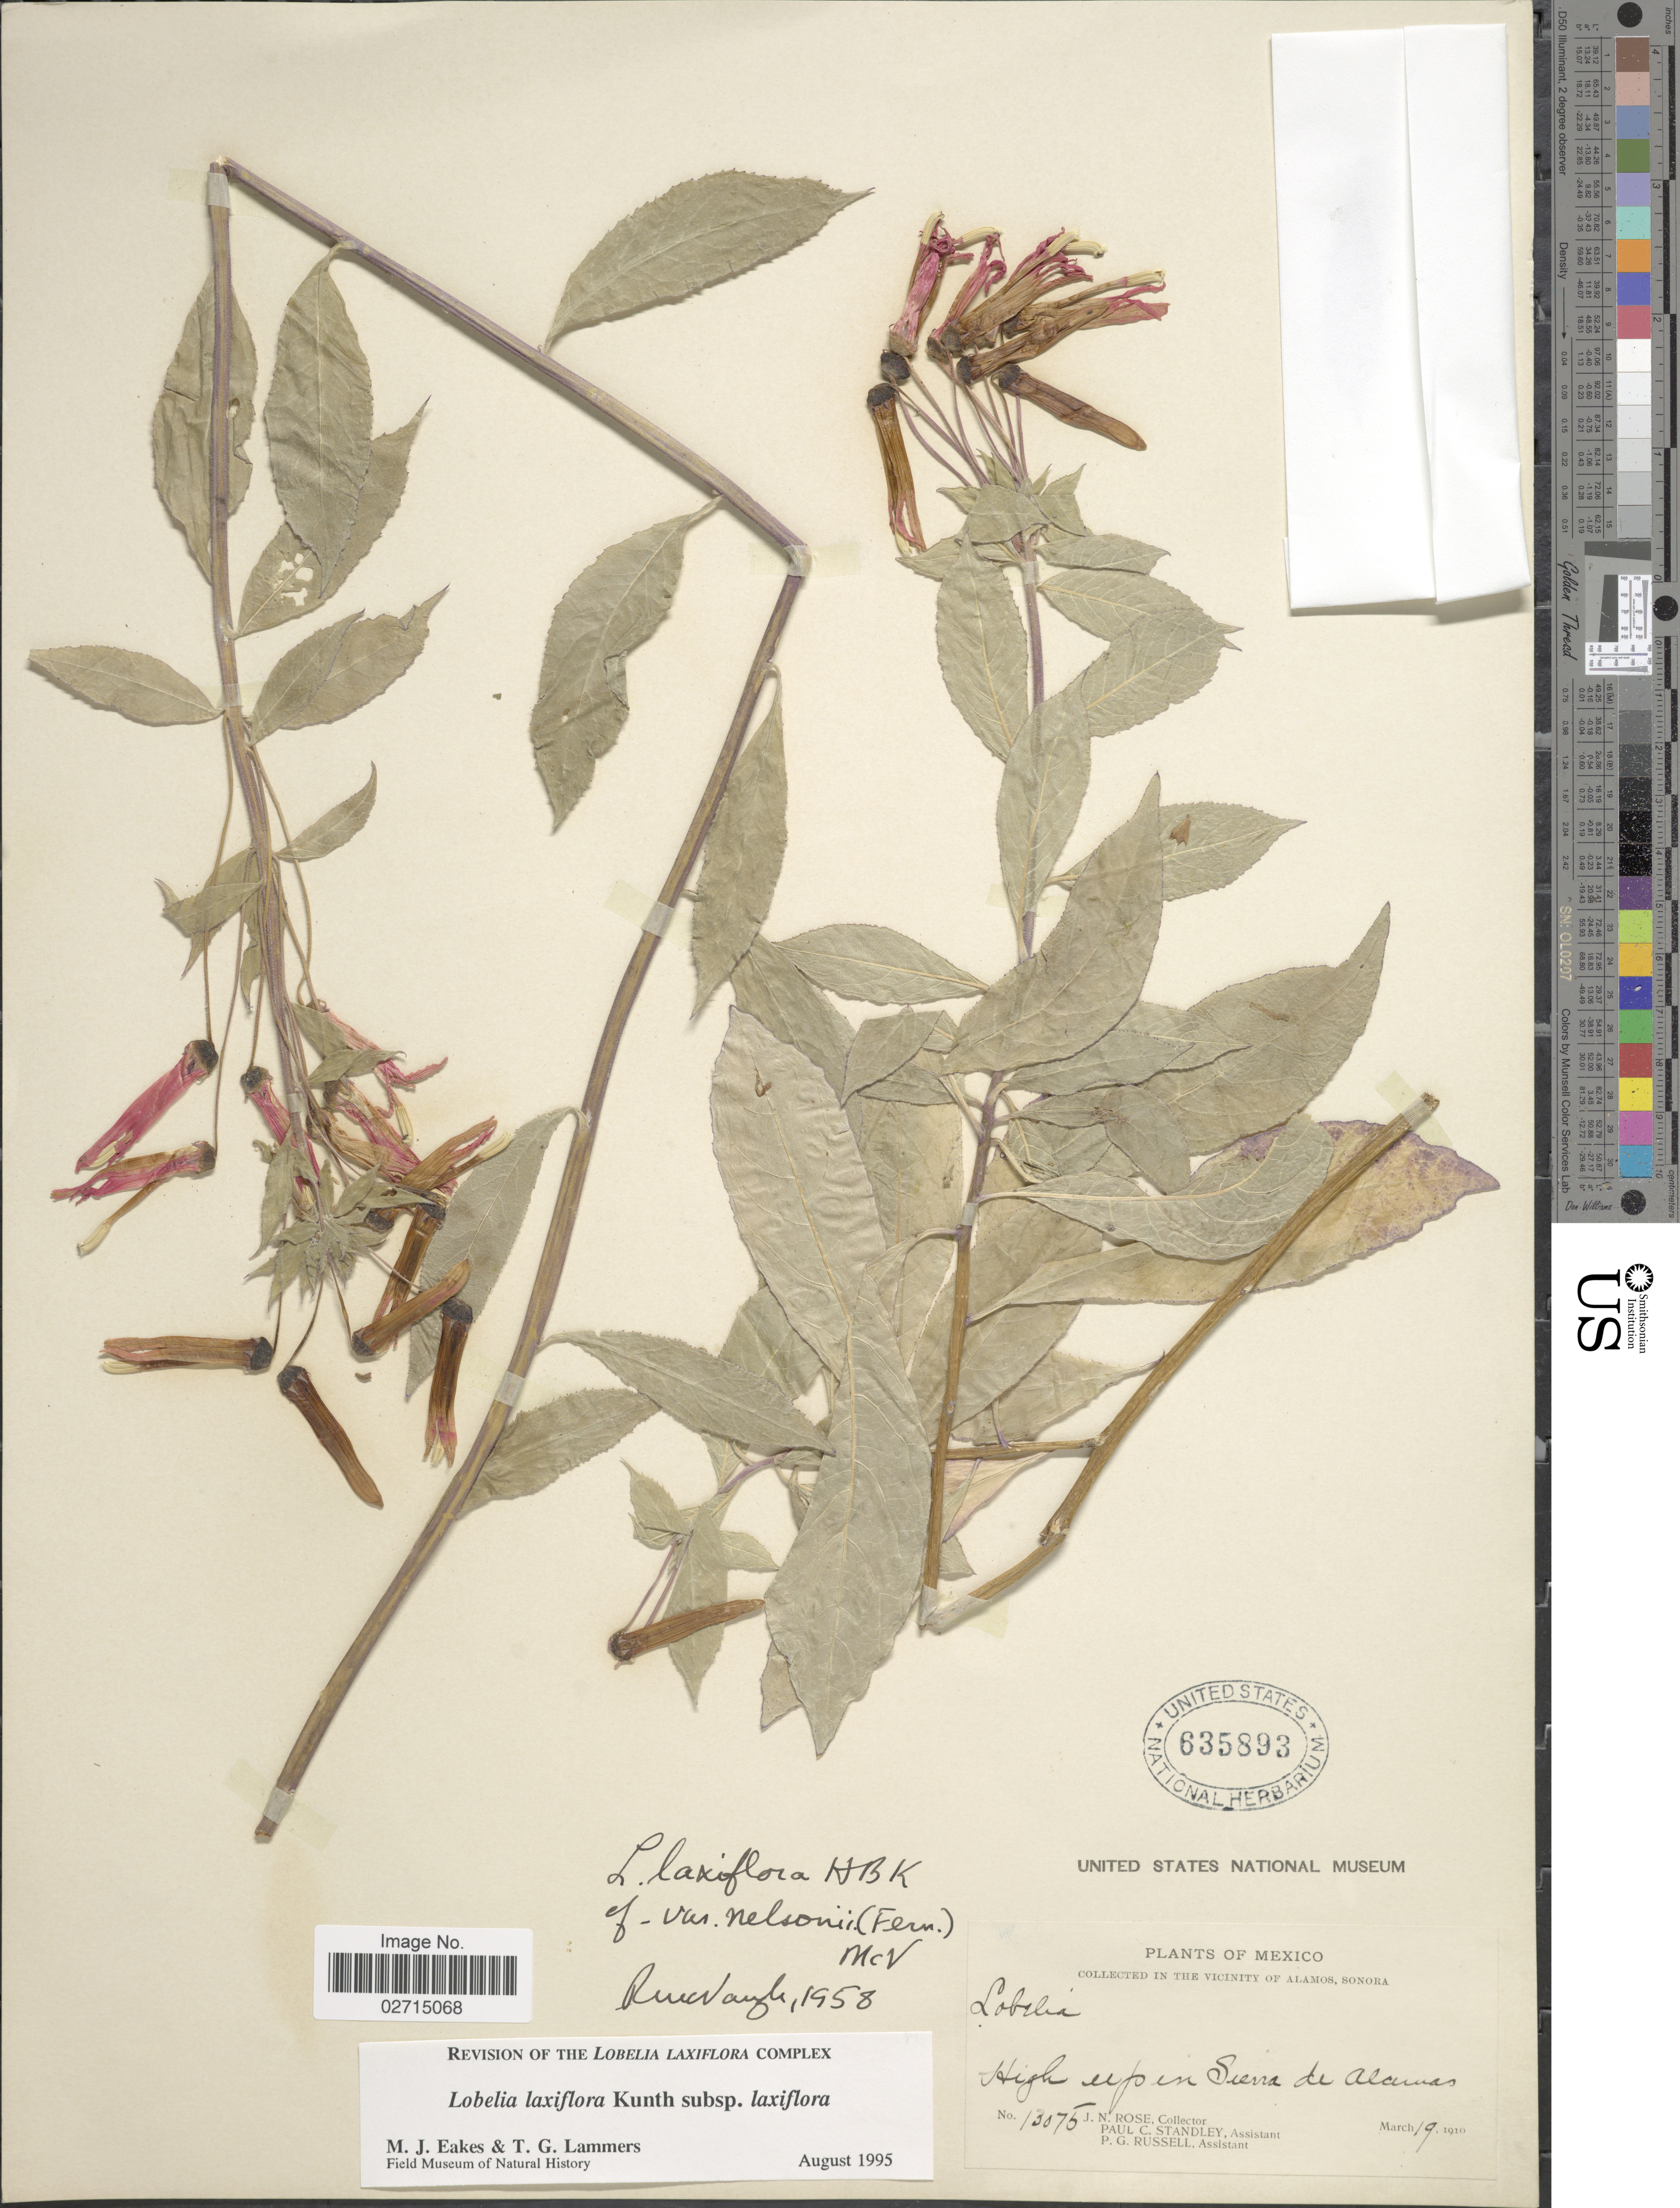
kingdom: Plantae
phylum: Tracheophyta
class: Magnoliopsida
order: Asterales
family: Campanulaceae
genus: Lobelia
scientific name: Lobelia laxiflora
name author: Kunth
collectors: J. N. Rose, P. C. Standley & P. G. Russell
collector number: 13075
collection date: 1910-03-19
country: Mexico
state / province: Sonora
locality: In the Vicinity of Alamos, High up in Sierra de Alcumas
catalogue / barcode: US 635893